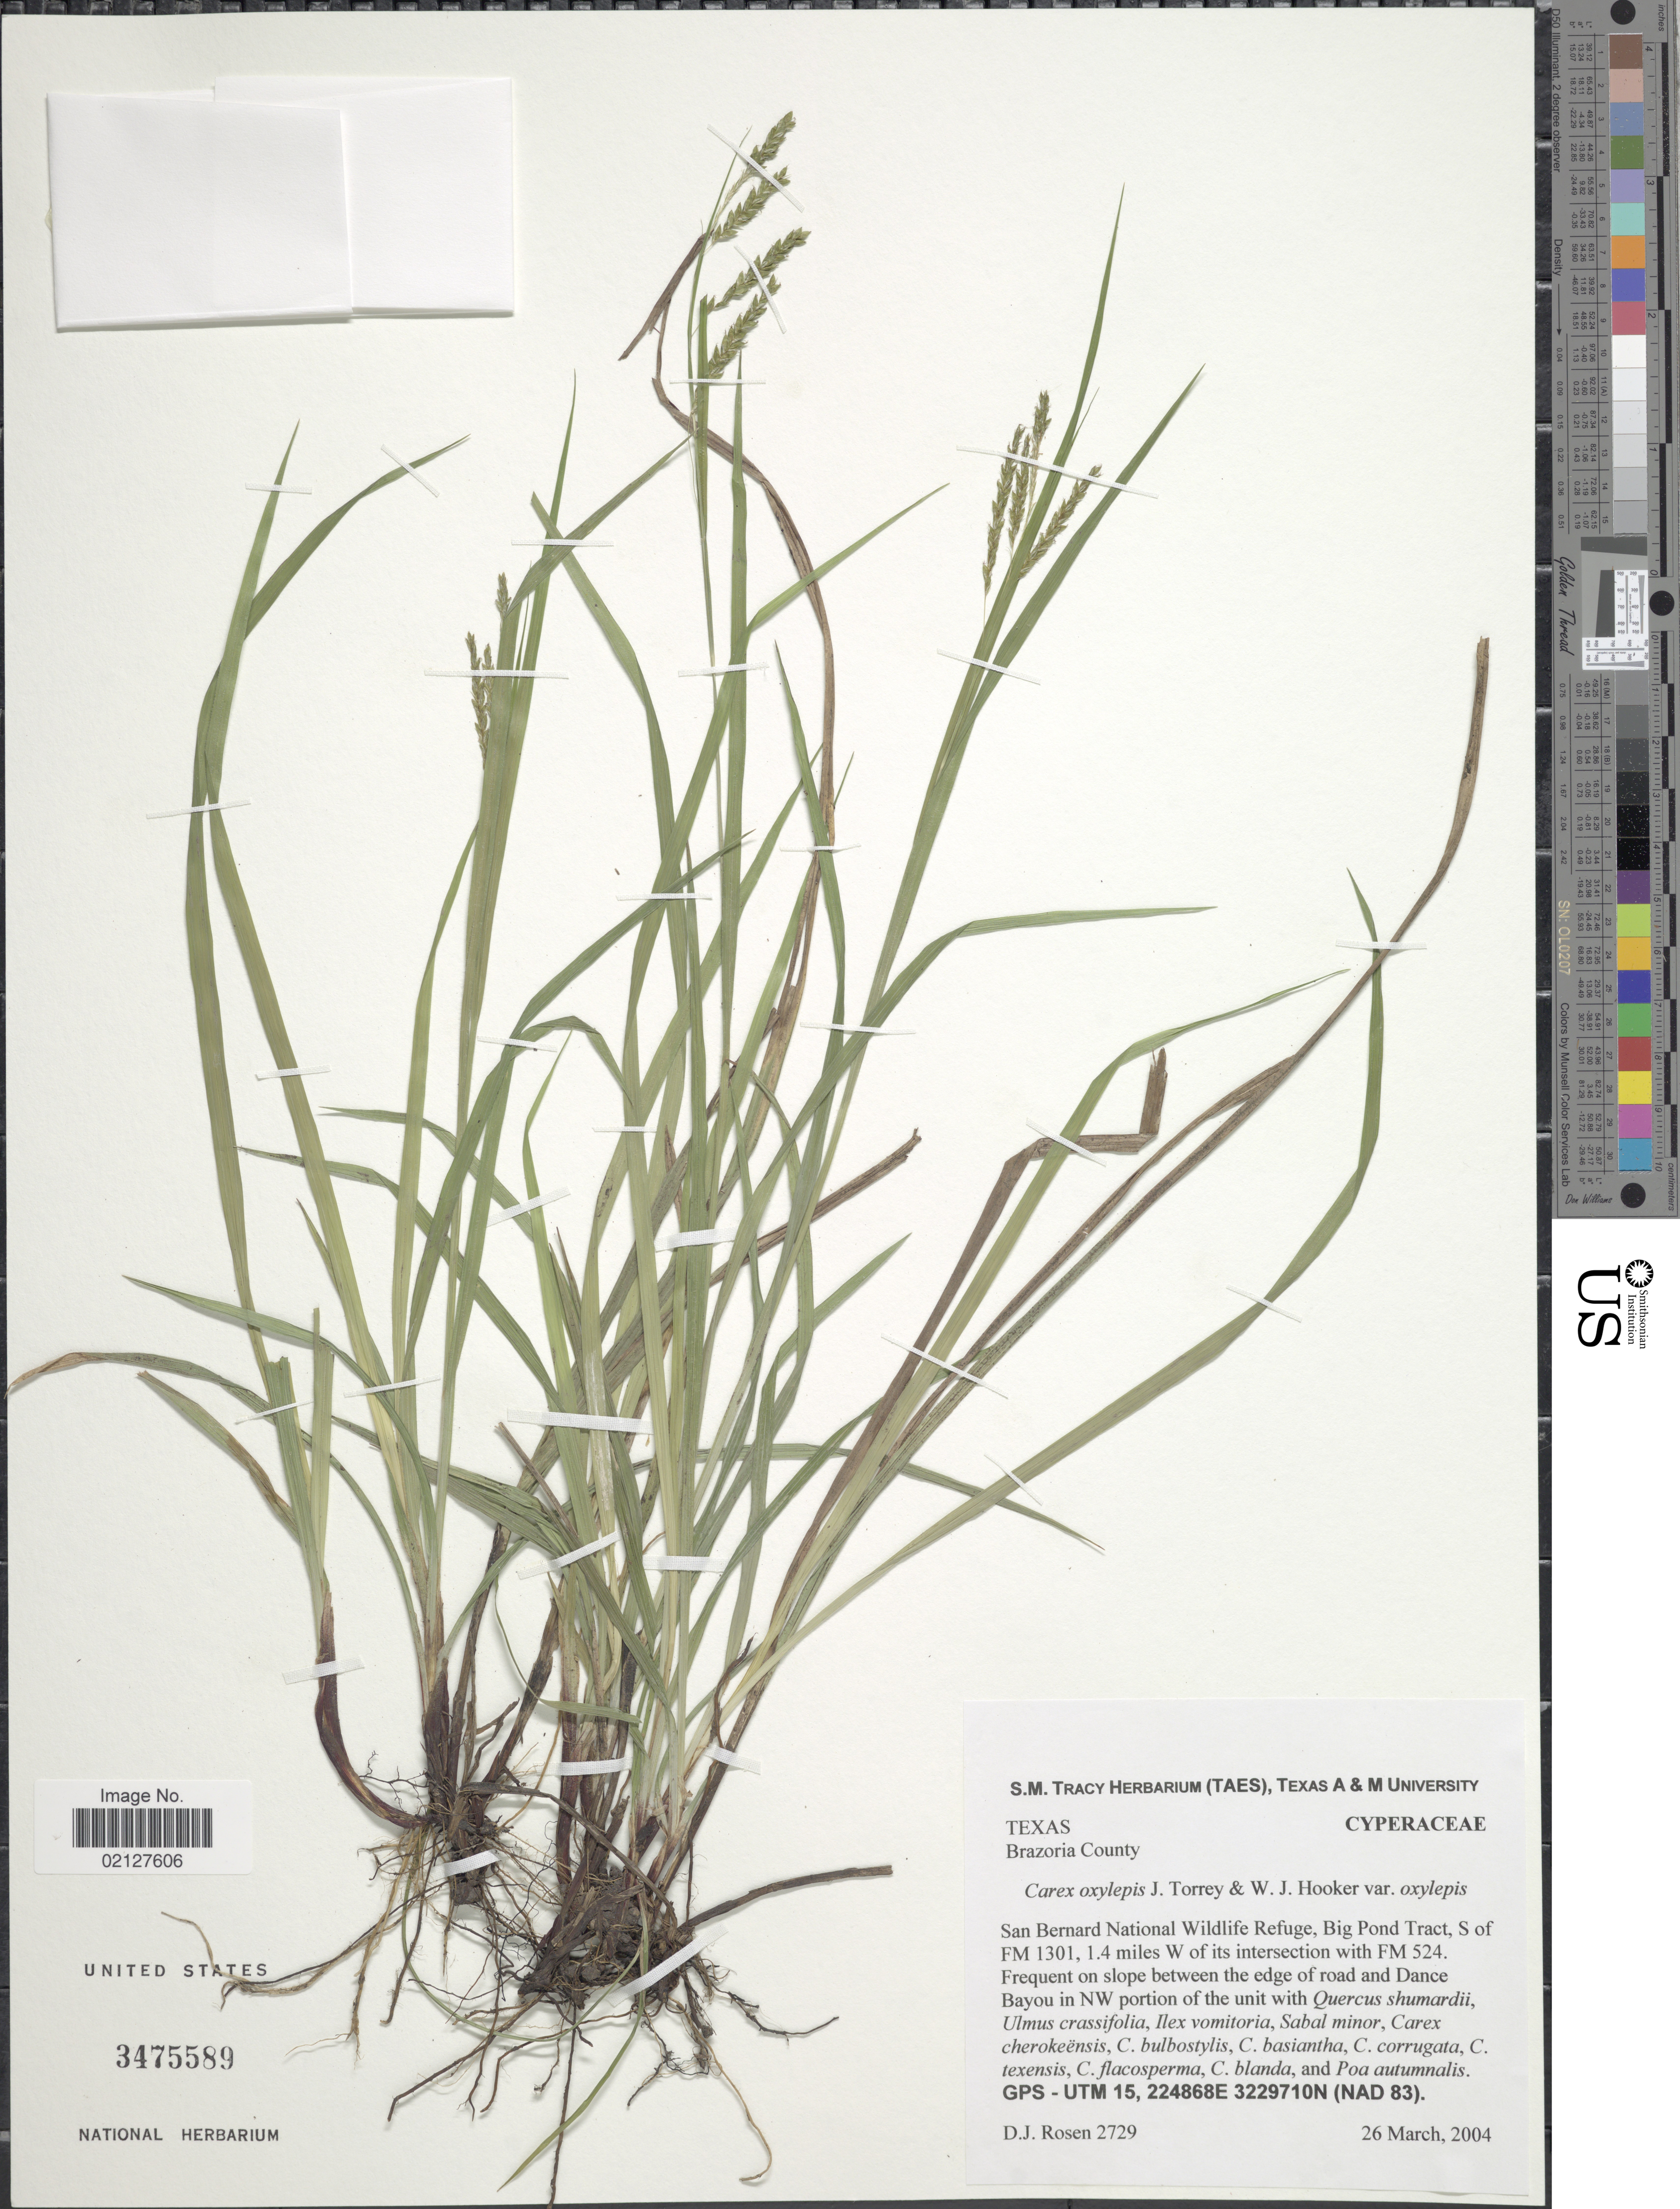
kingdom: Plantae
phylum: Tracheophyta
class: Liliopsida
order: Poales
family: Cyperaceae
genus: Carex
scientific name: Carex oxylepis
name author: Torr. & Hook.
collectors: D. J. Rosen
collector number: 2729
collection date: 2004-03-26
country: United States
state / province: Texas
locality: Brazoria County. San Bernard National Wildlife Refuge, Big Pond Tract, S of FM 1031, 1.4 miles W of its intersection with FM 524.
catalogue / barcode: US 3475589